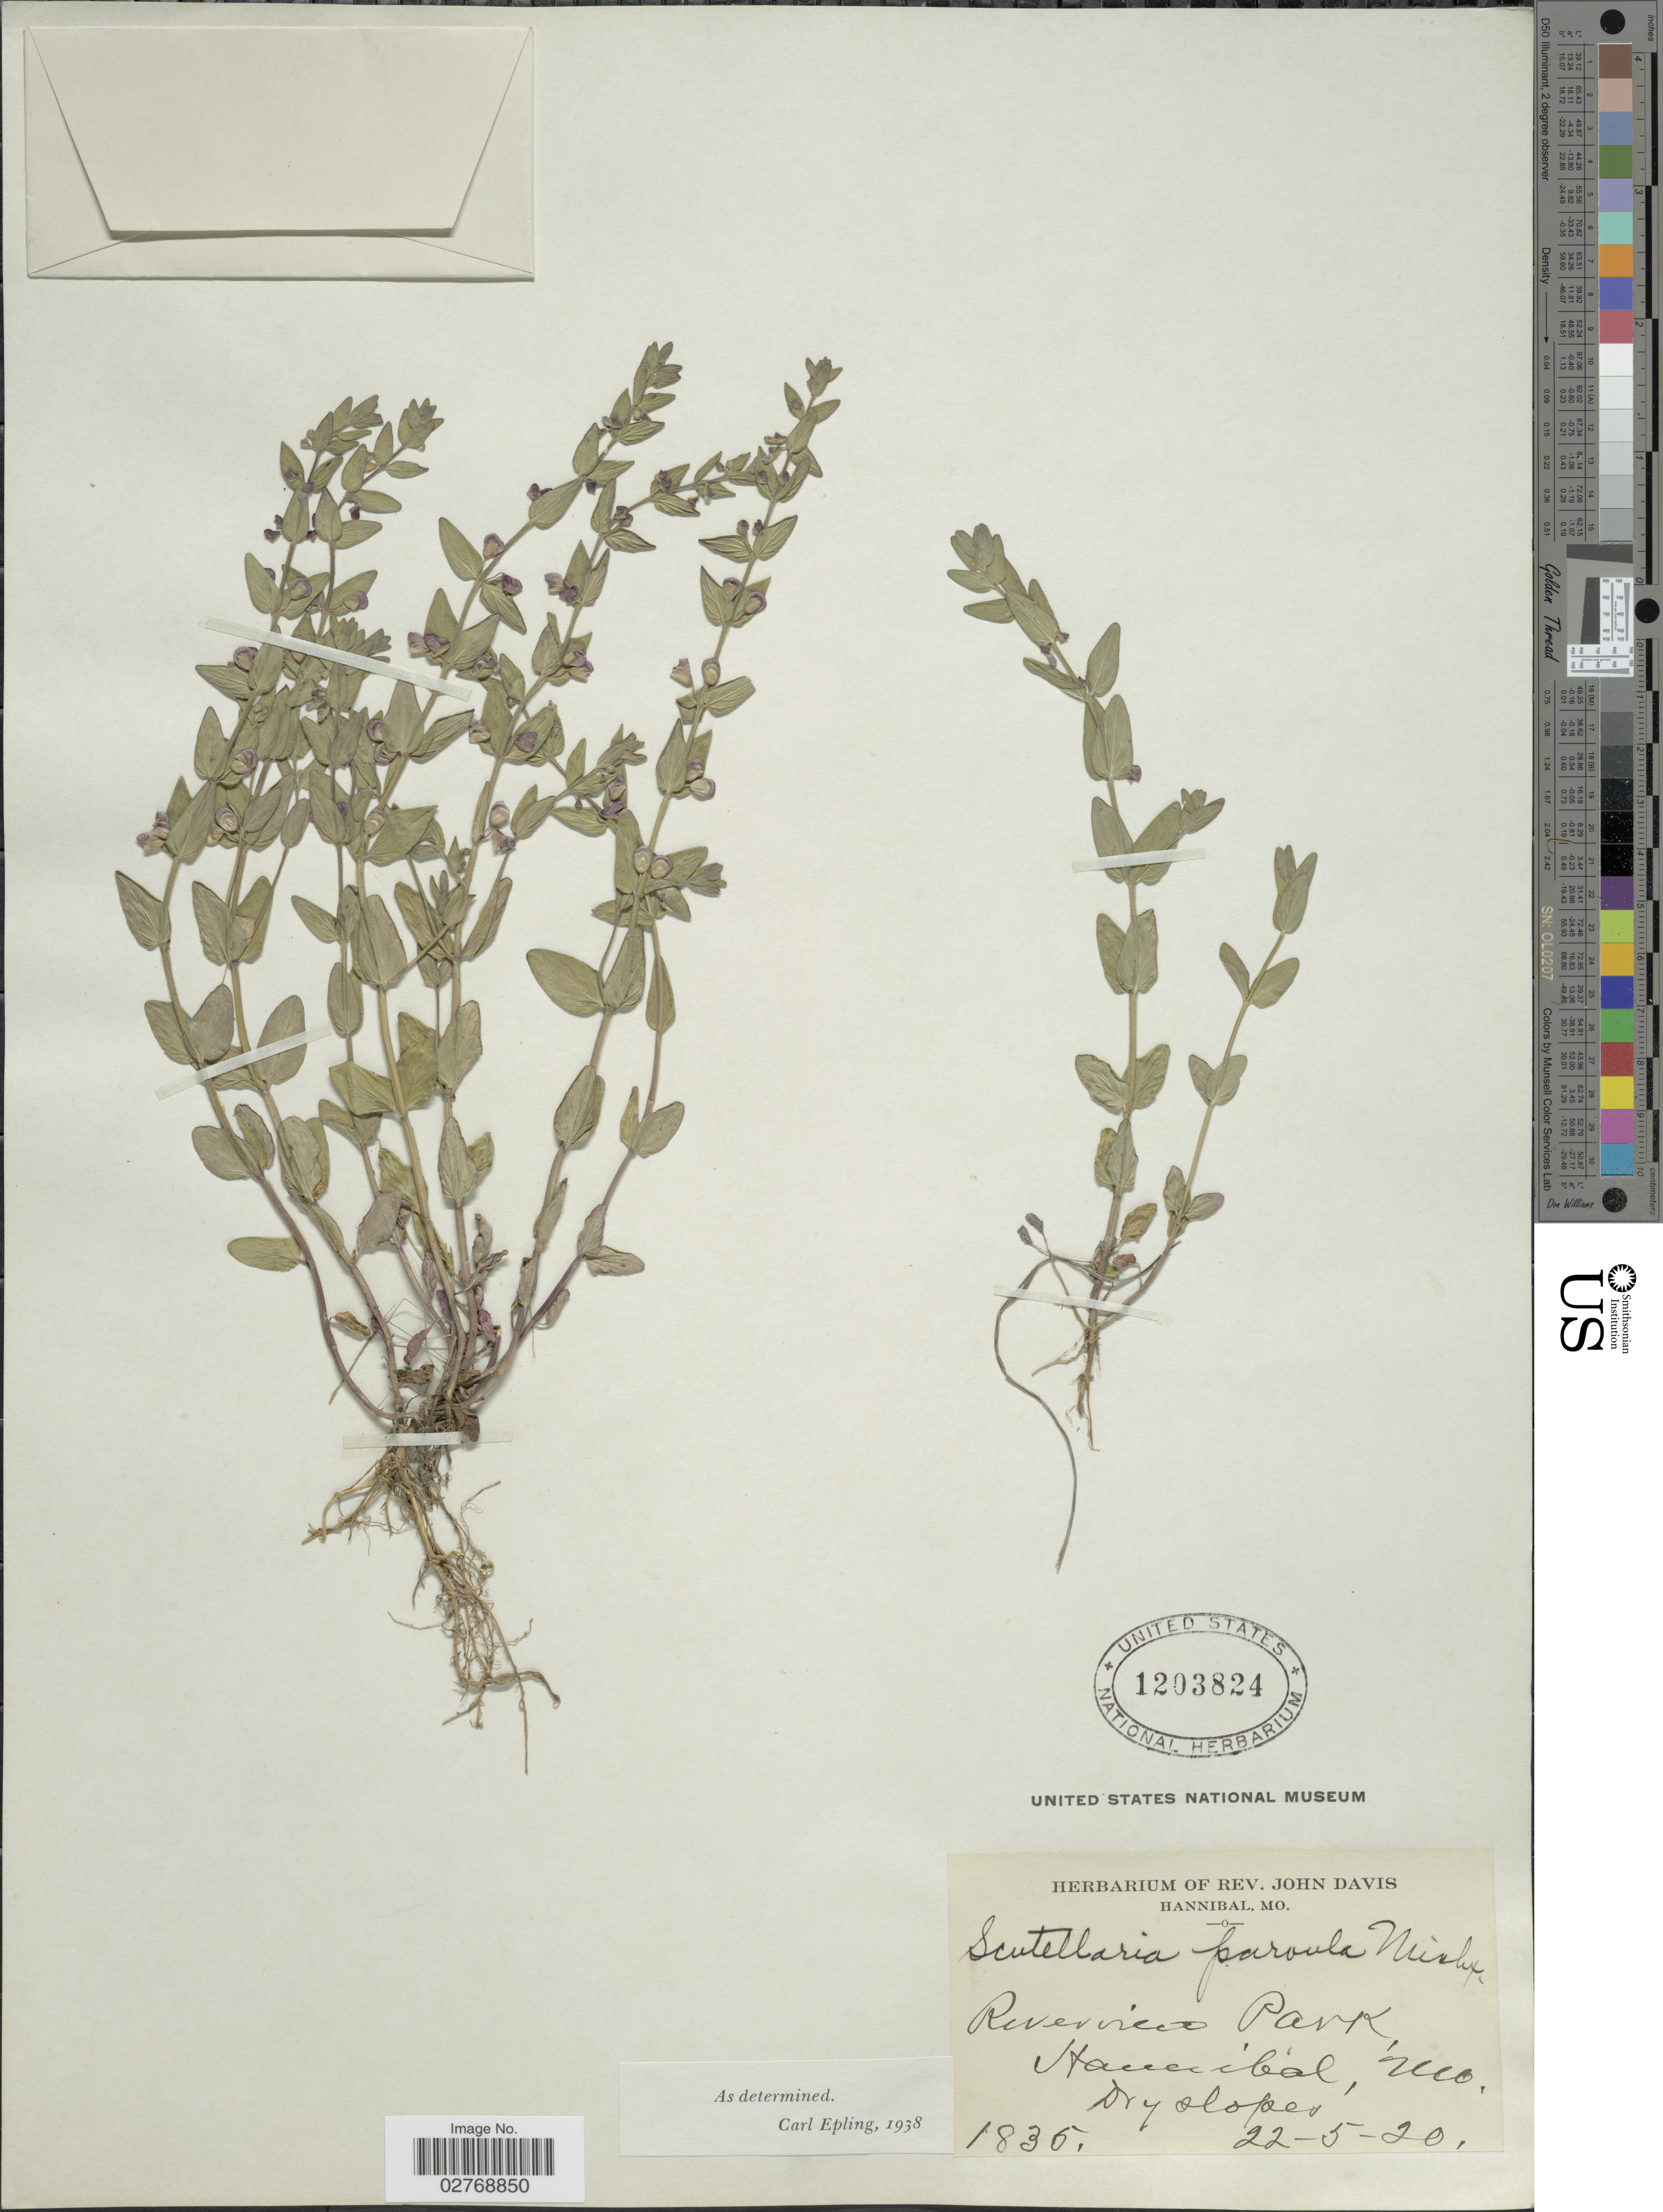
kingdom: Plantae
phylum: Tracheophyta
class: Magnoliopsida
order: Lamiales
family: Lamiaceae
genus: Scutellaria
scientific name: Scutellaria parvula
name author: Michx.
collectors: ex herb. Rev. John Davis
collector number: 1835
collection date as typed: Transcribed d/m/y: 22/5/20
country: United States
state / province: Missouri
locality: Riverview Park, Hannibal.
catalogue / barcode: US 1203824